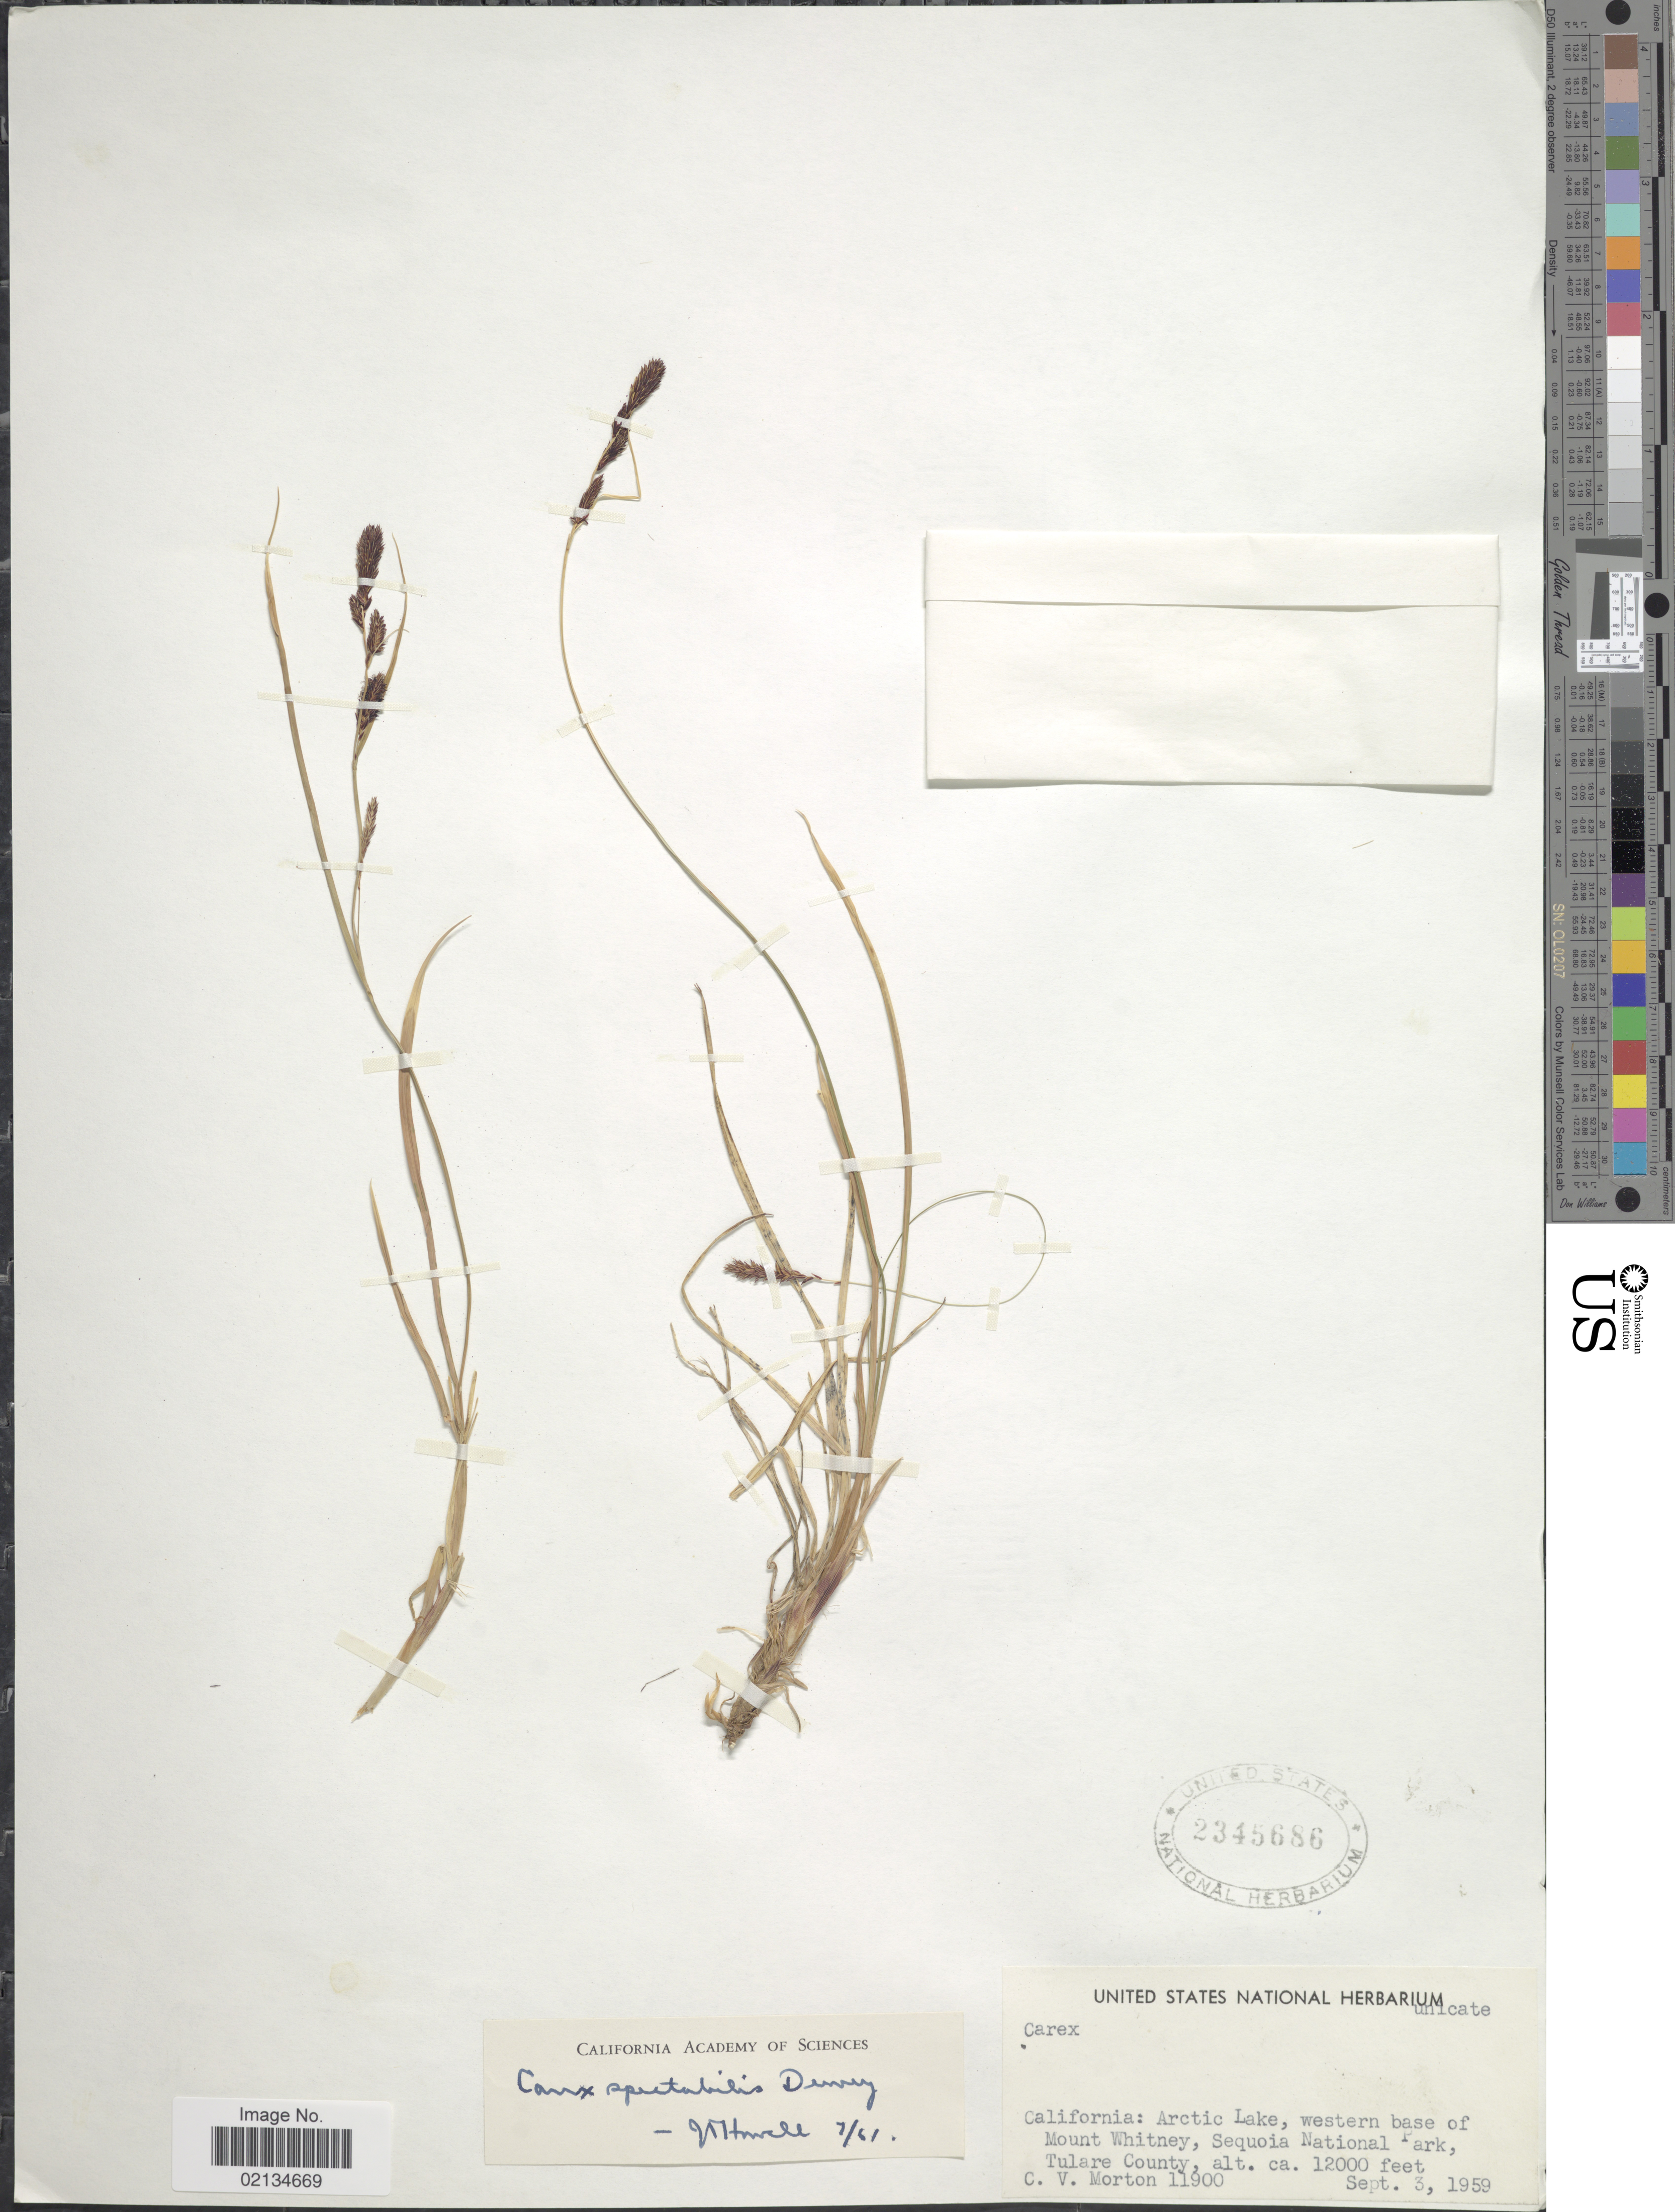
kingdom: Plantae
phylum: Tracheophyta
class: Liliopsida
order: Poales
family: Cyperaceae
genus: Carex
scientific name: Carex spectabilis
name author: Dewey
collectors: C. V. Morton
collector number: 11900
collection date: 1959-09-03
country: United States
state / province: California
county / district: Tulare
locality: Arctic Lake, western base of Mount Whitney, Sequoia National Park, Tulare County.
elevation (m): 3658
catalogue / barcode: US 2345686